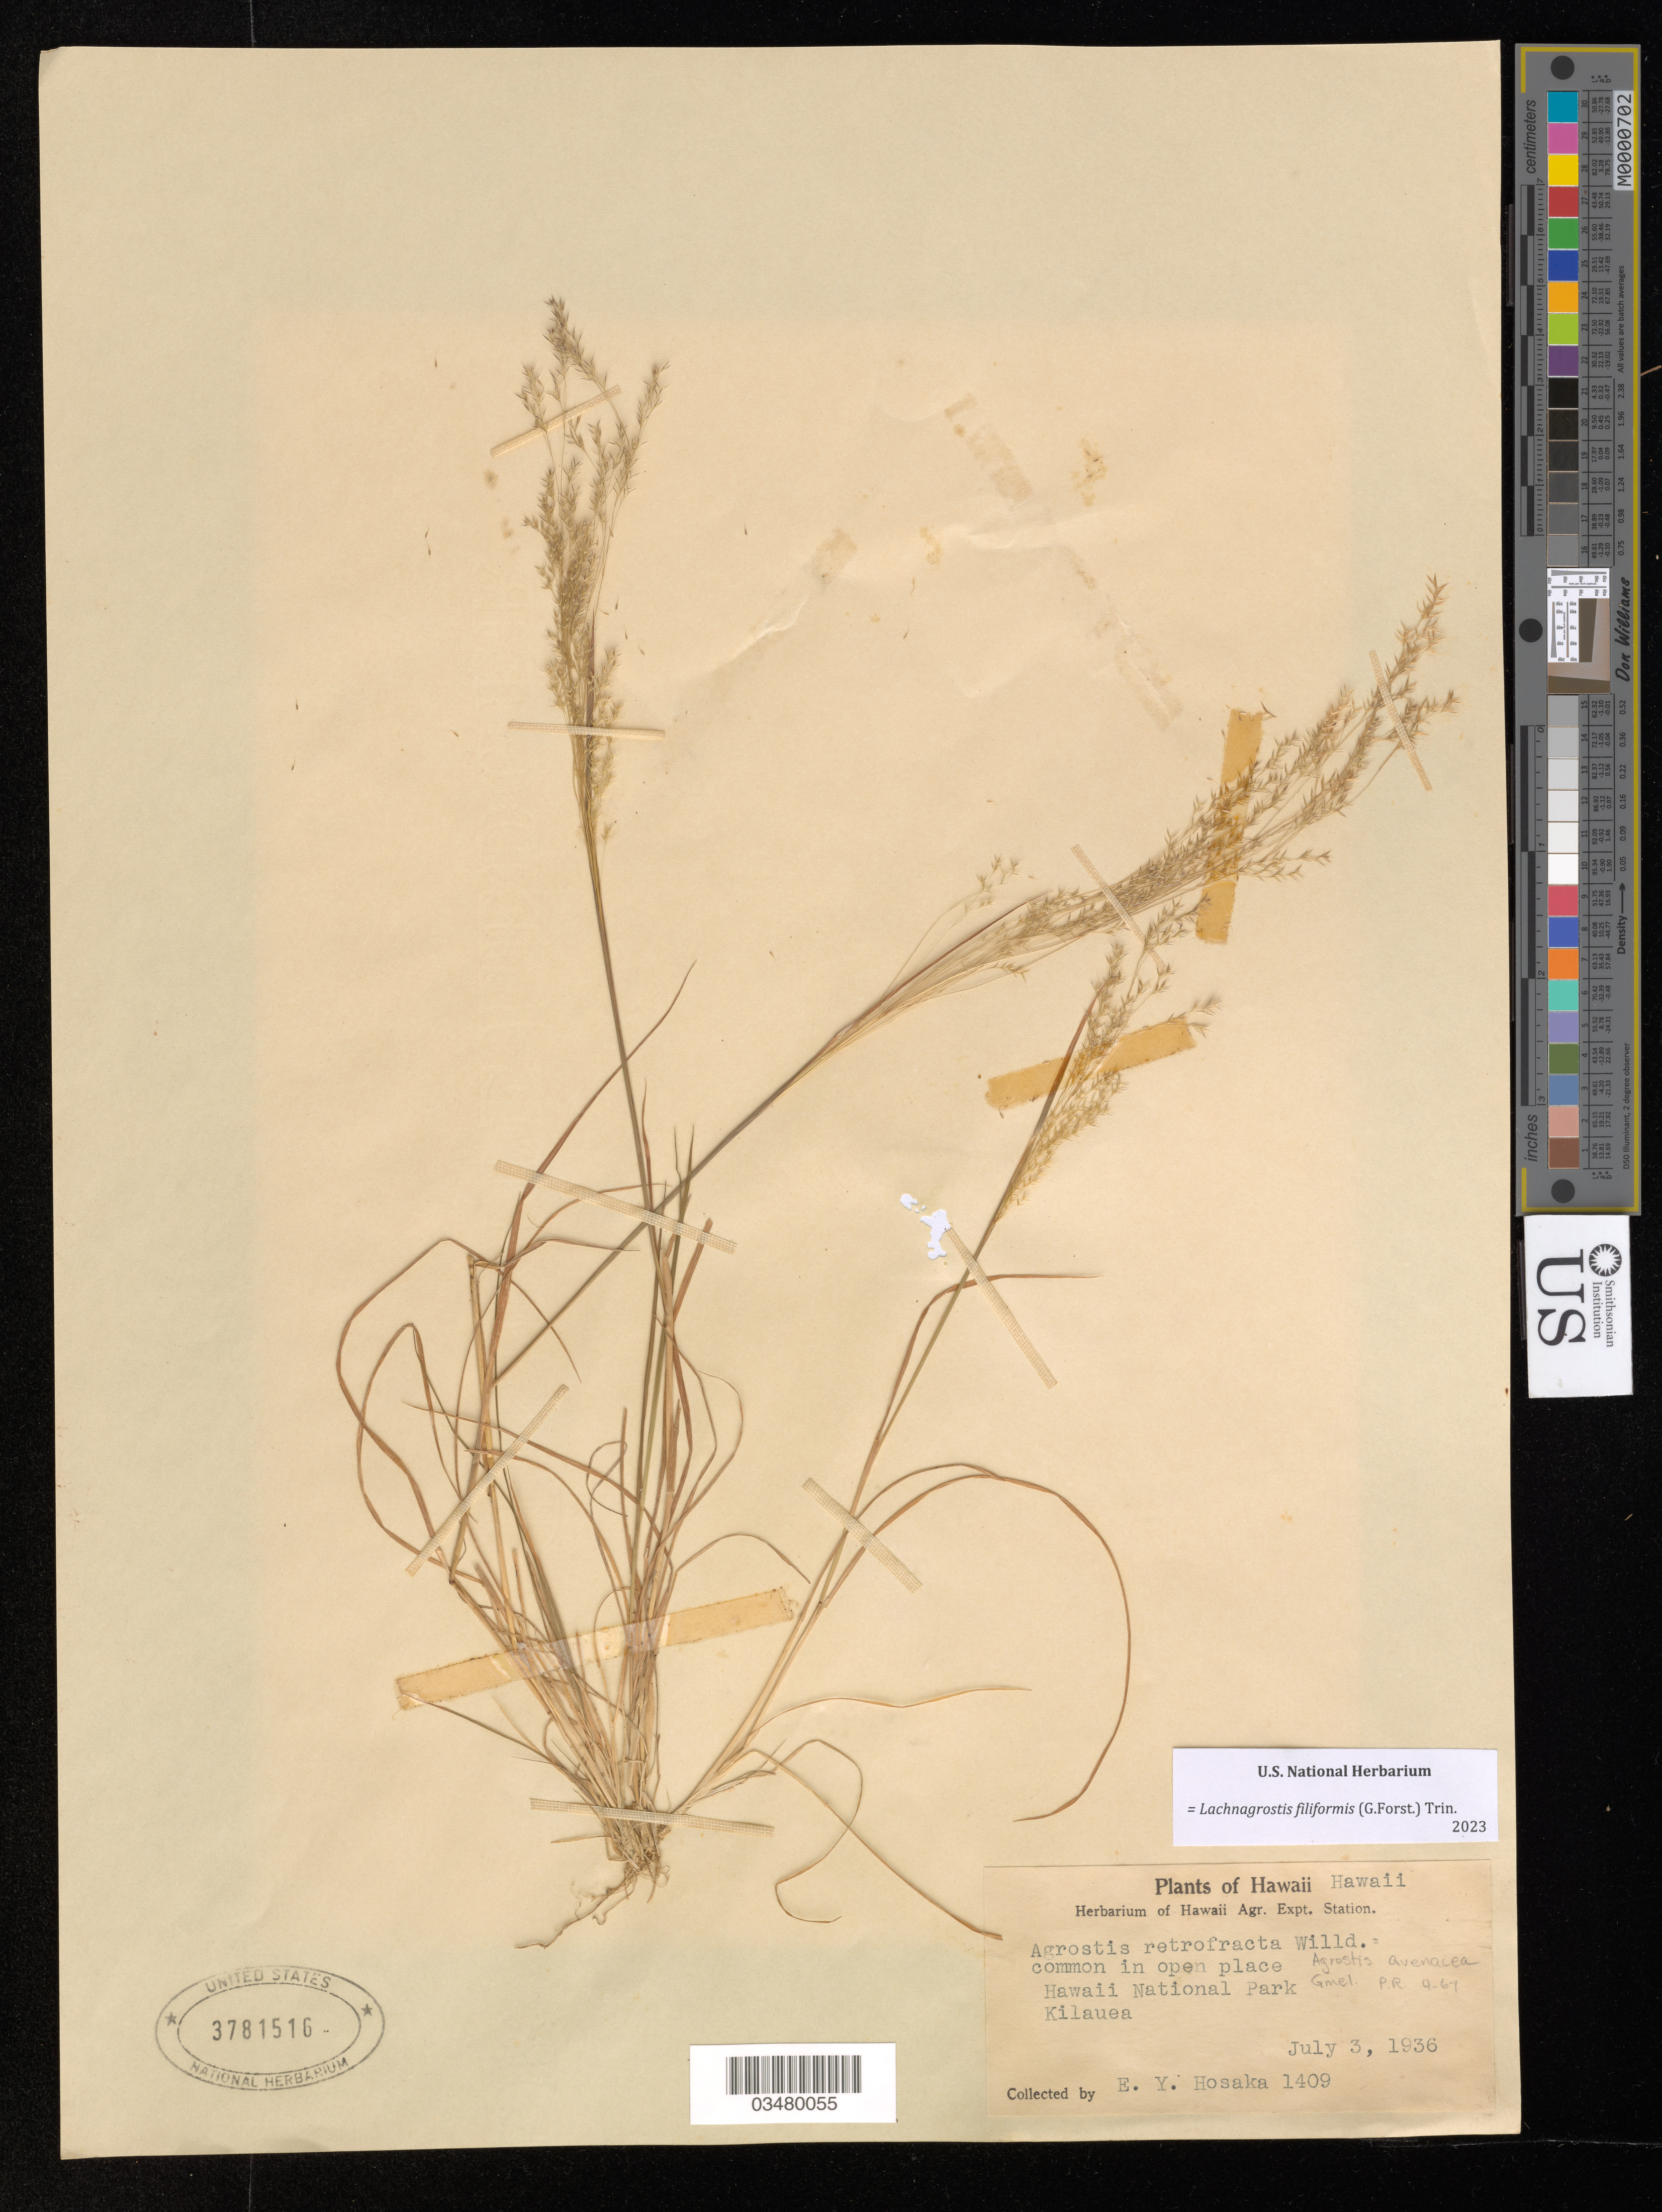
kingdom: Plantae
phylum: Tracheophyta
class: Liliopsida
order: Poales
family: Poaceae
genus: Lachnagrostis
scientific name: Lachnagrostis filiformis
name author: (J.R. Forst.) Trin.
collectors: E. Y. Hosaka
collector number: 1409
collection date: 1936-07-03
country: United States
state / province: Hawaii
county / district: Hawaii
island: Hawaii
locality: Kilauea, Hawaii National Park.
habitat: Open place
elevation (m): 1219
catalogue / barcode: US 3781516